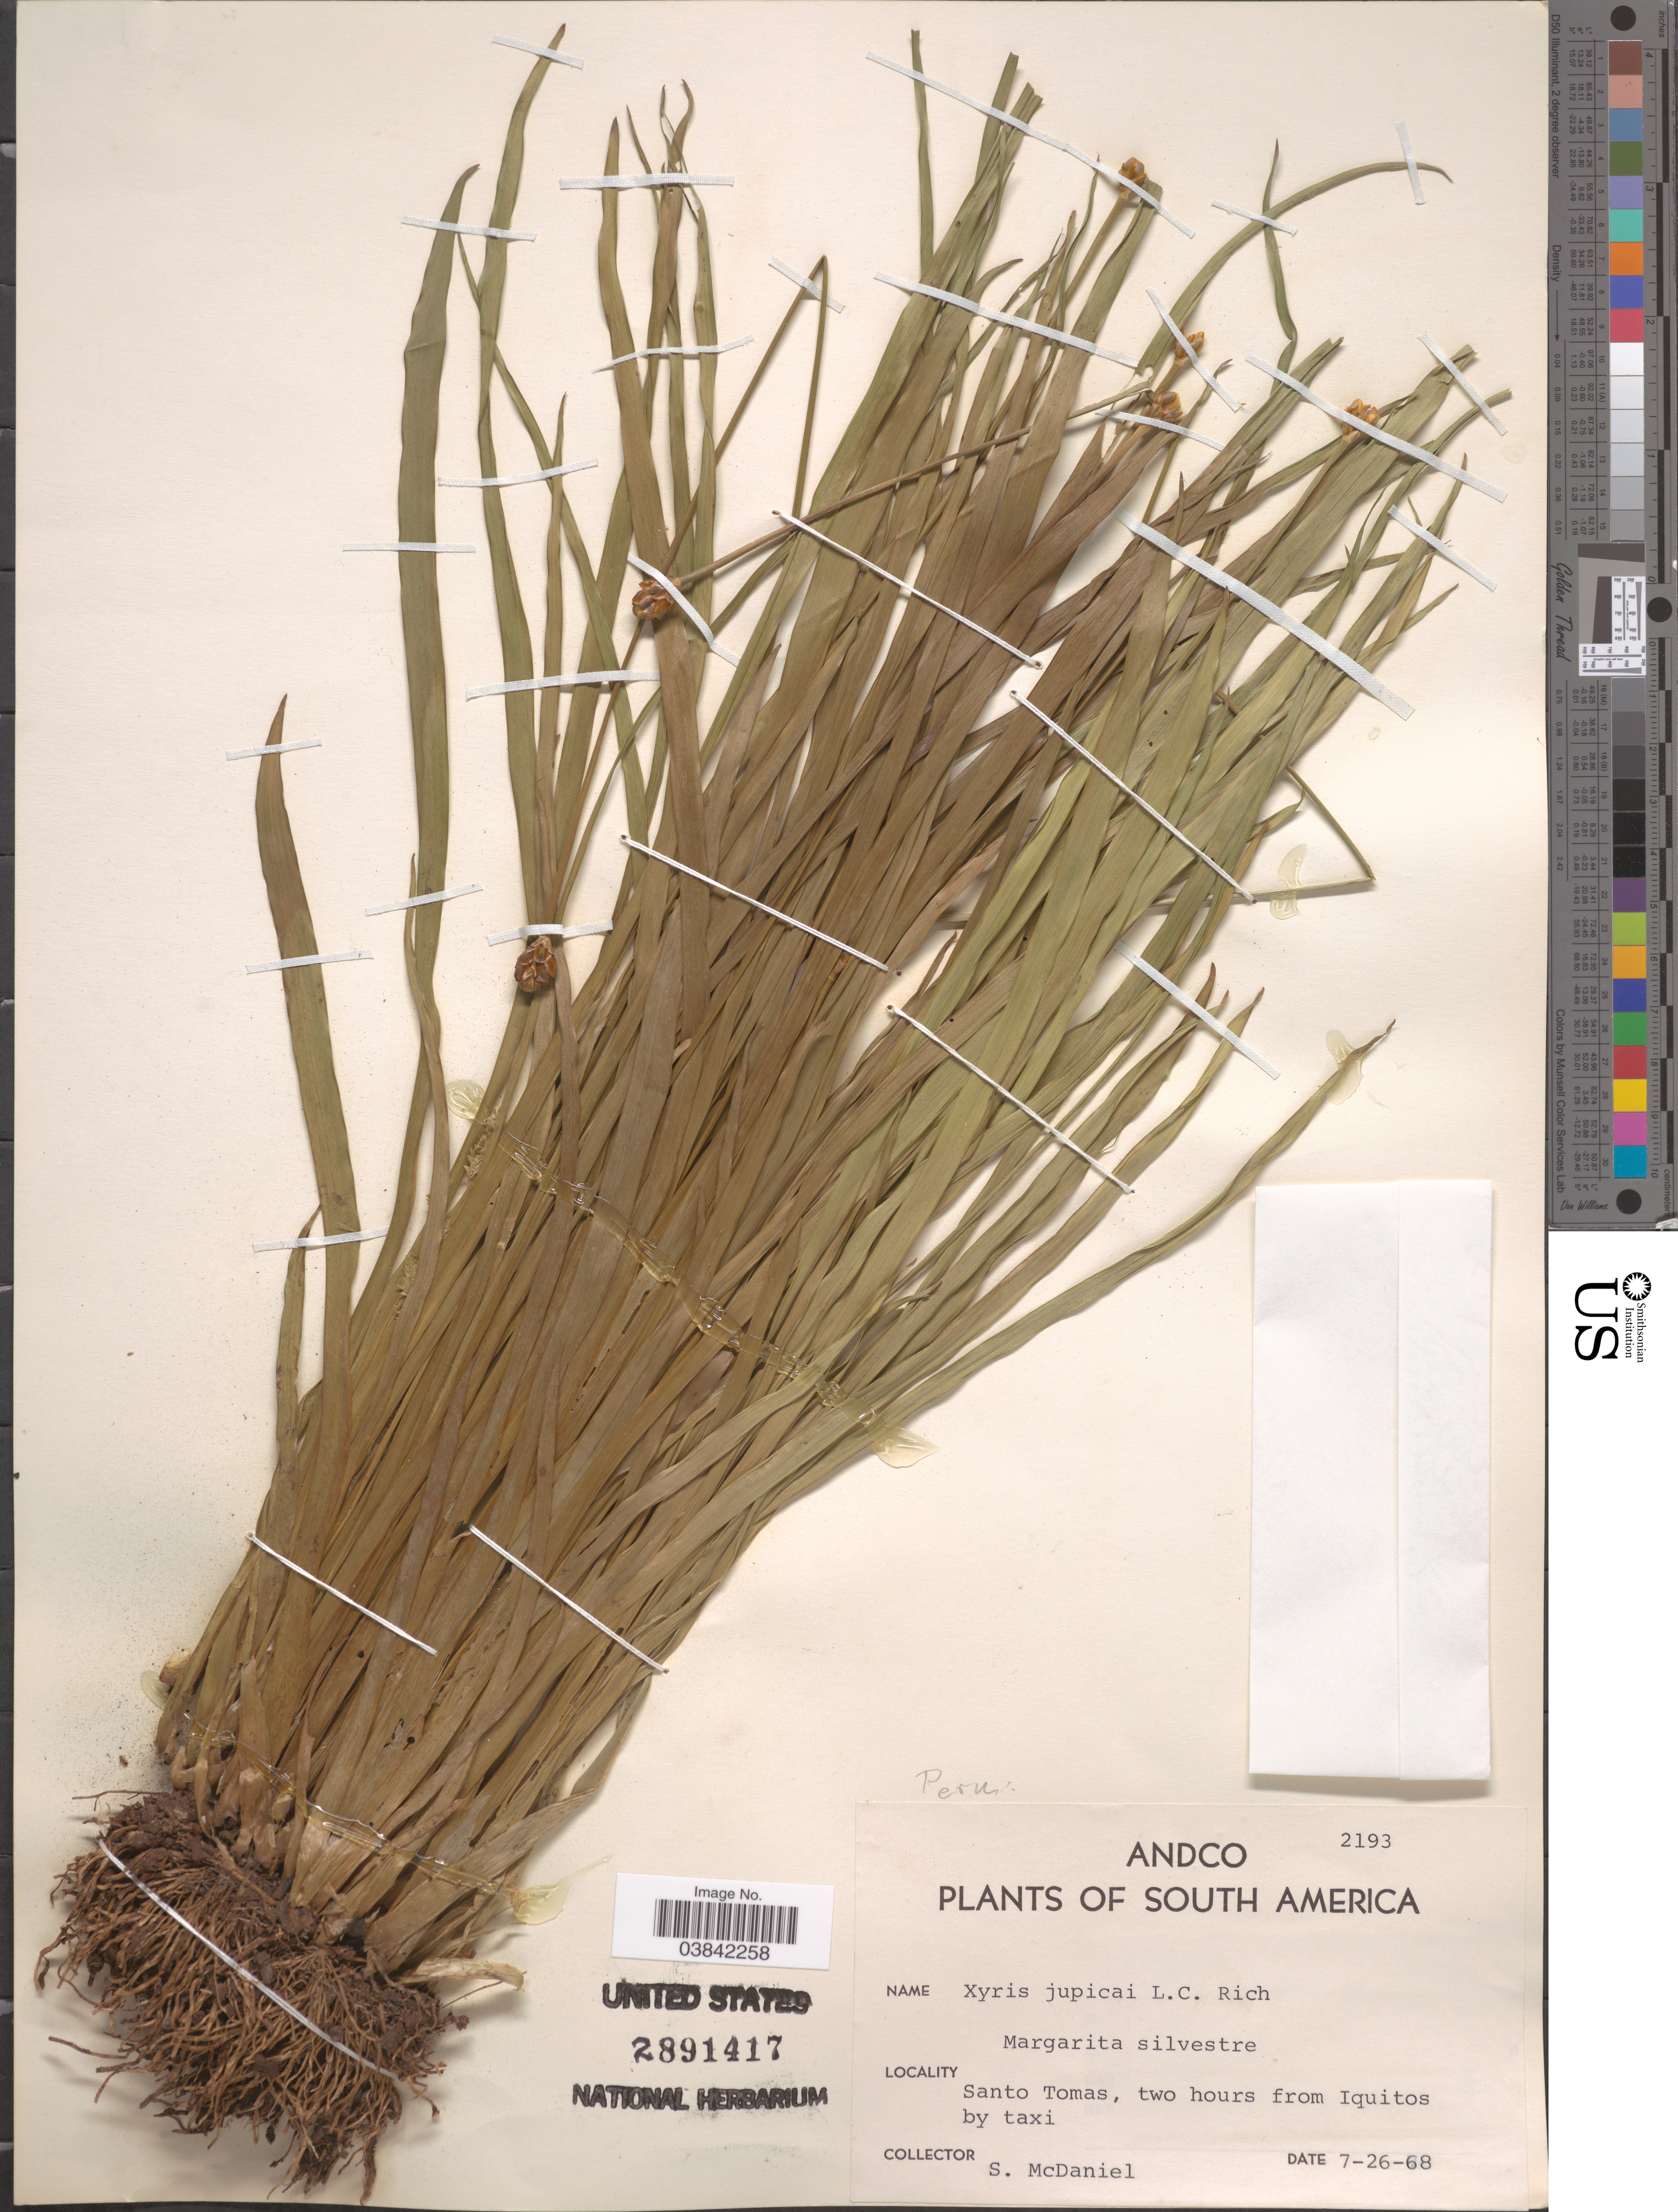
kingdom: Plantae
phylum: Tracheophyta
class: Liliopsida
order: Poales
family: Xyridaceae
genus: Xyris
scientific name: Xyris jupicai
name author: Rich.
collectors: S. McDaniel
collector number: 2193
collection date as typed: Transcribed d/m/y: 26/7/68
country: Peru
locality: Santo Tomas, two hours from Iquitos by taxi.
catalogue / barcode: US 2891417